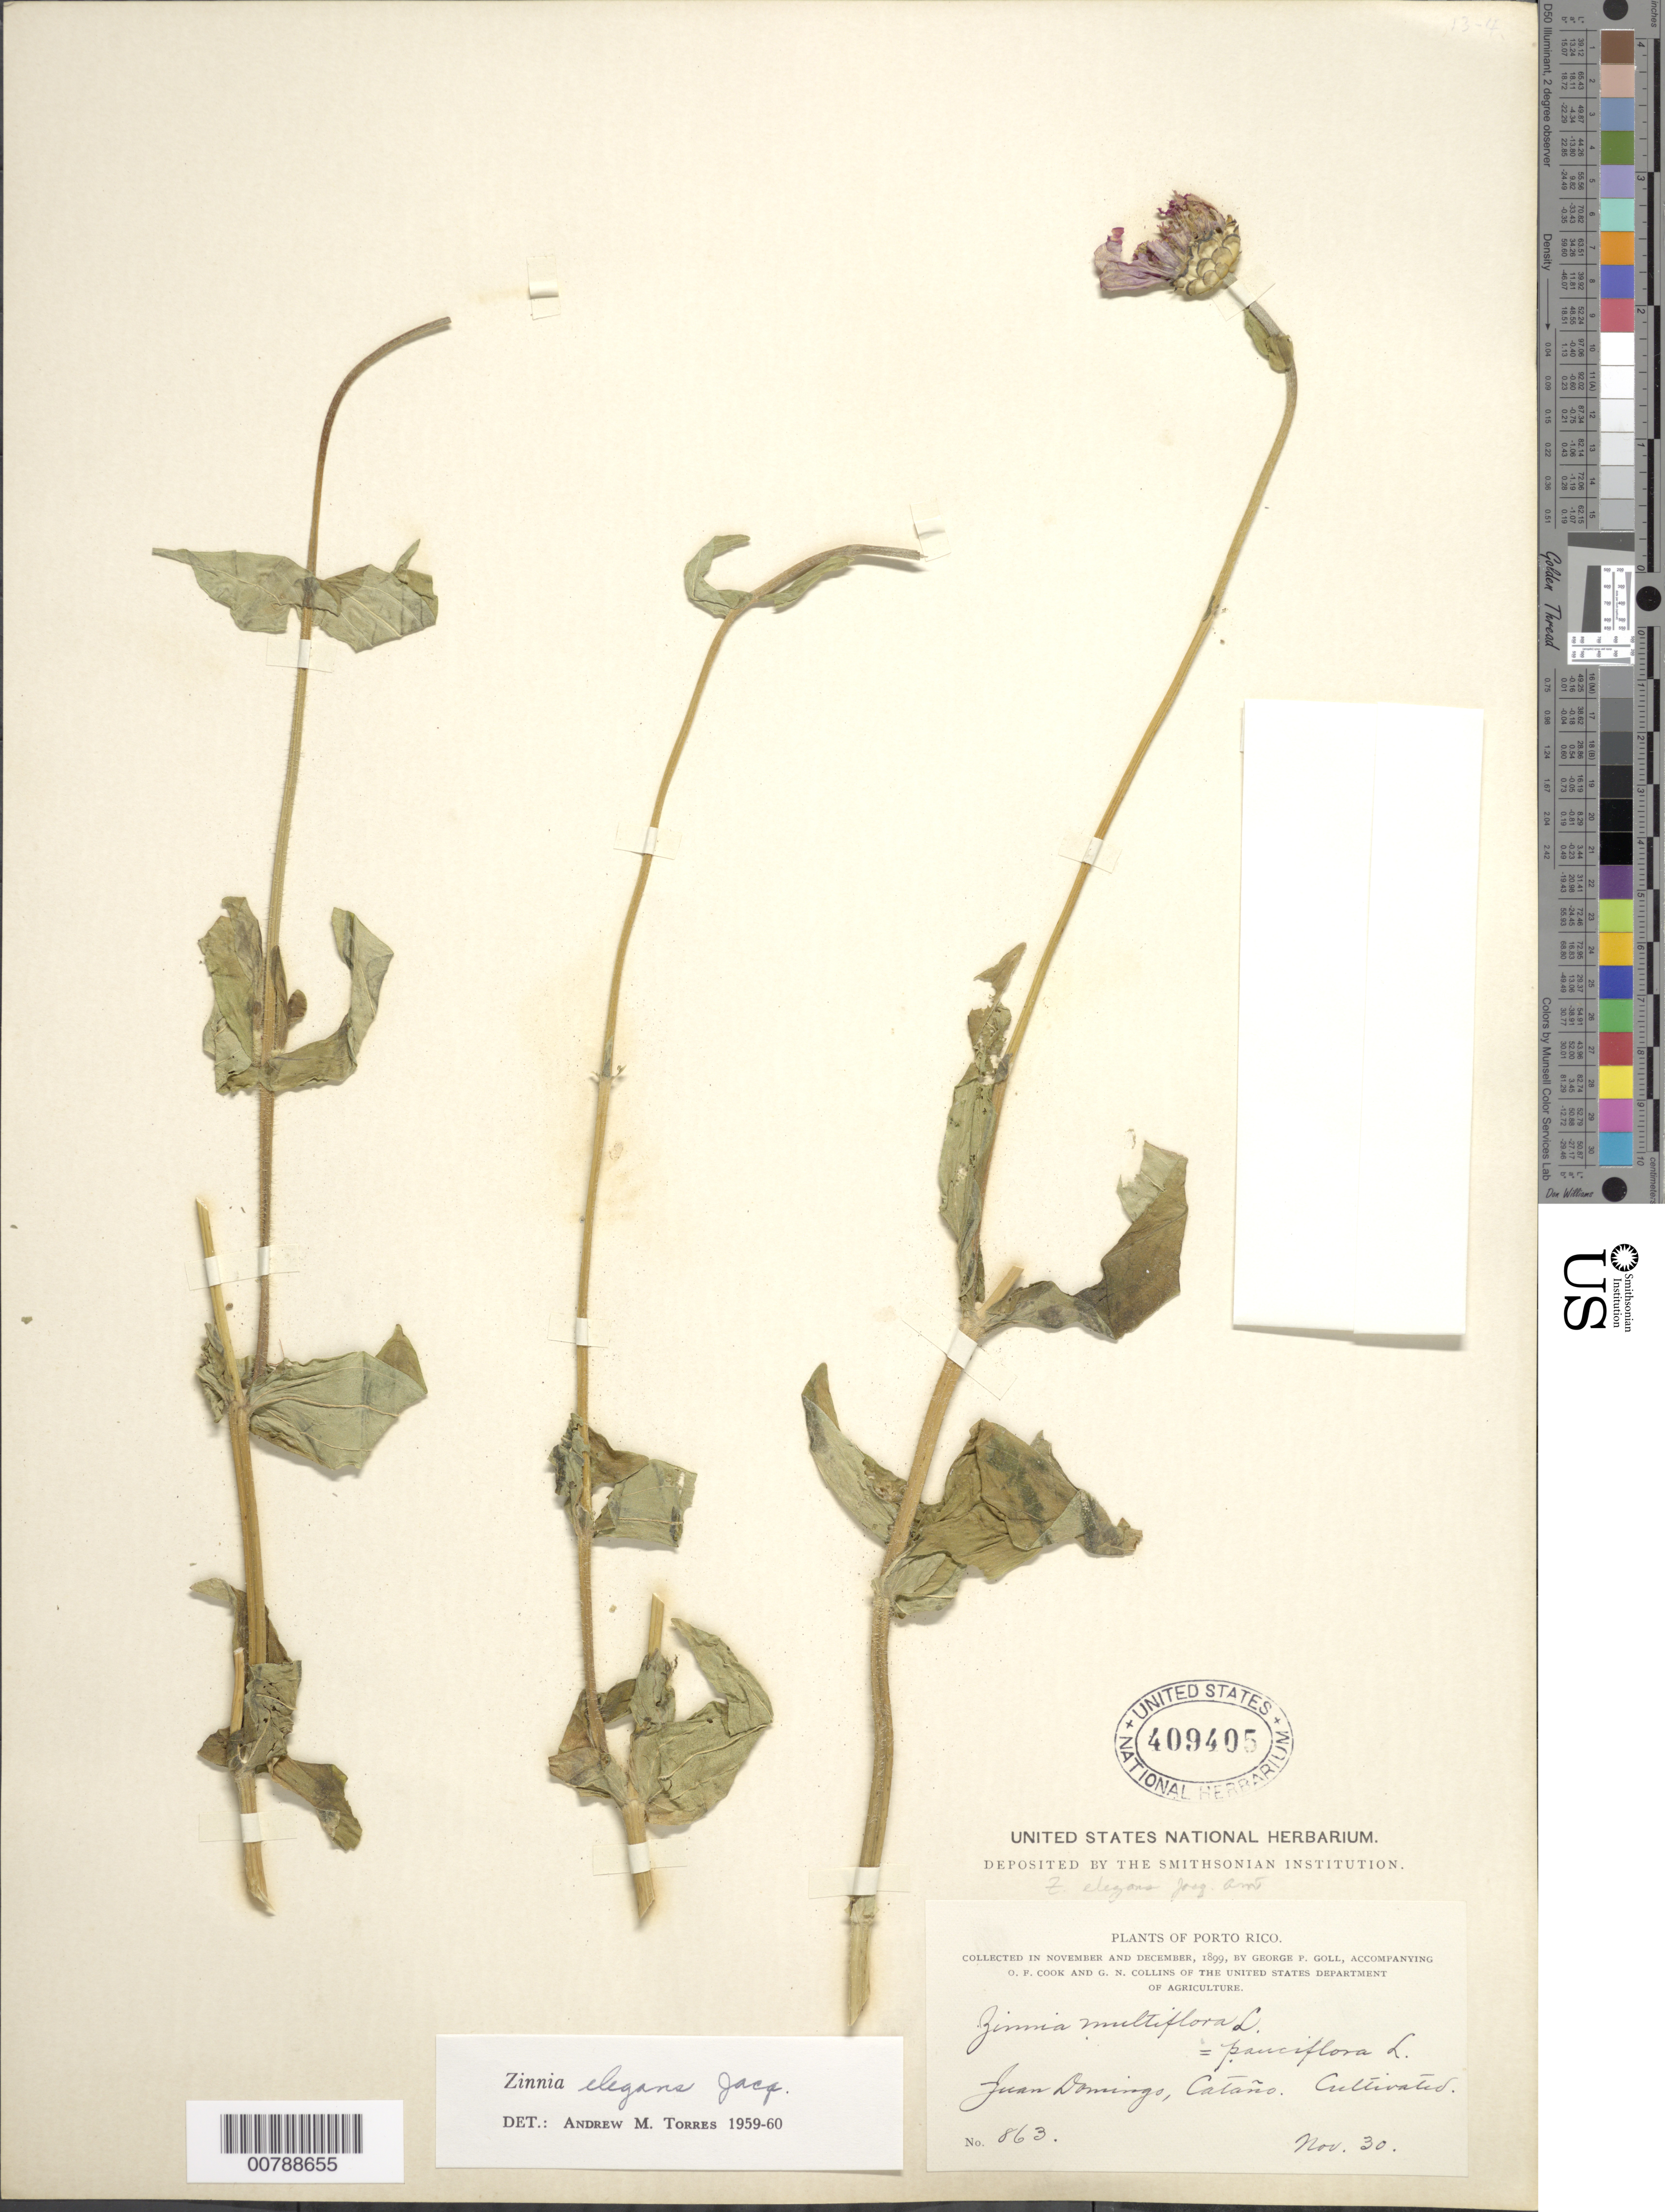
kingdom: Plantae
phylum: Tracheophyta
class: Magnoliopsida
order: Asterales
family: Asteraceae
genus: Zinnia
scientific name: Zinnia elegans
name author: Jacq.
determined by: Torres, A.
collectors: G. Goll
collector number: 863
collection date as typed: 30 Nov 1899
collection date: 1899-11-30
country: Puerto Rico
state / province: Cataño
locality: Juan Domingo, Cataño. Cultivated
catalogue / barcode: US 409405